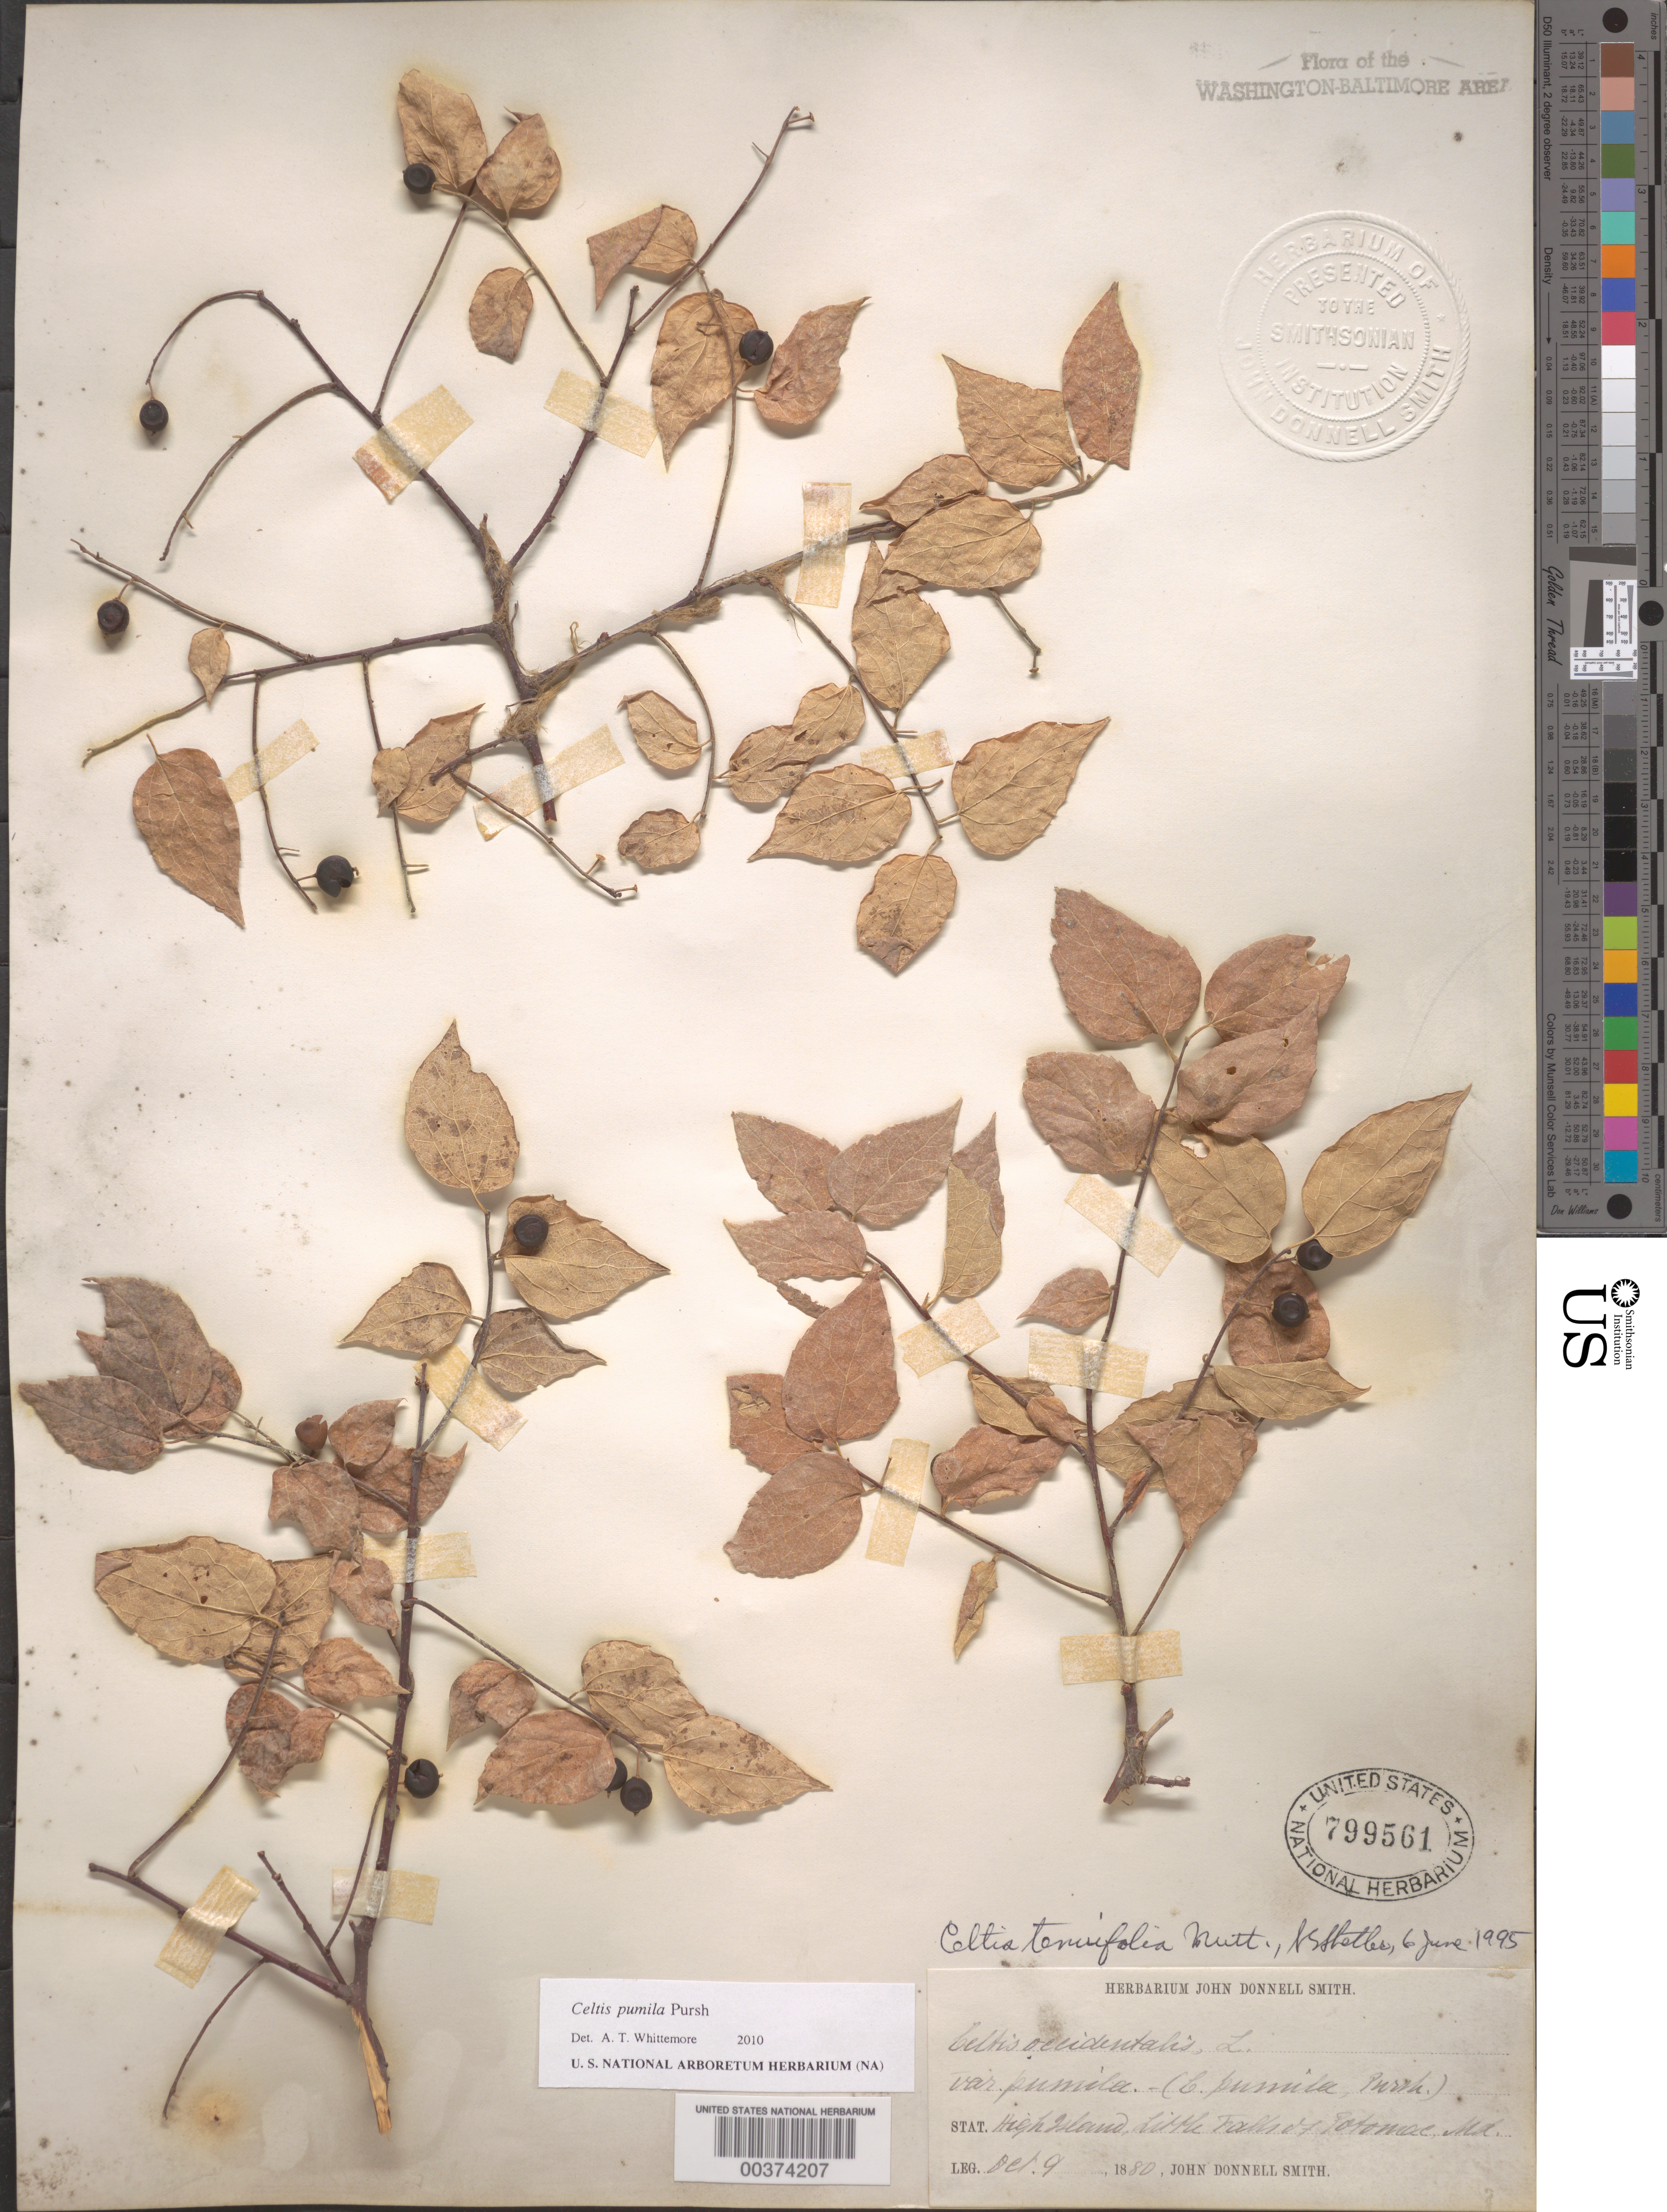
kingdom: Plantae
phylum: Tracheophyta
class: Magnoliopsida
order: Rosales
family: Cannabaceae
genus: Celtis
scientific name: Celtis pumila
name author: Pursh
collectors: J. Donnell Smith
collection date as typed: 09 Oct 1880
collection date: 1880-10-09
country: United States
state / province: Maryland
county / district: Montgomery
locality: High Island C. & O. Canal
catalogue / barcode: US 799561